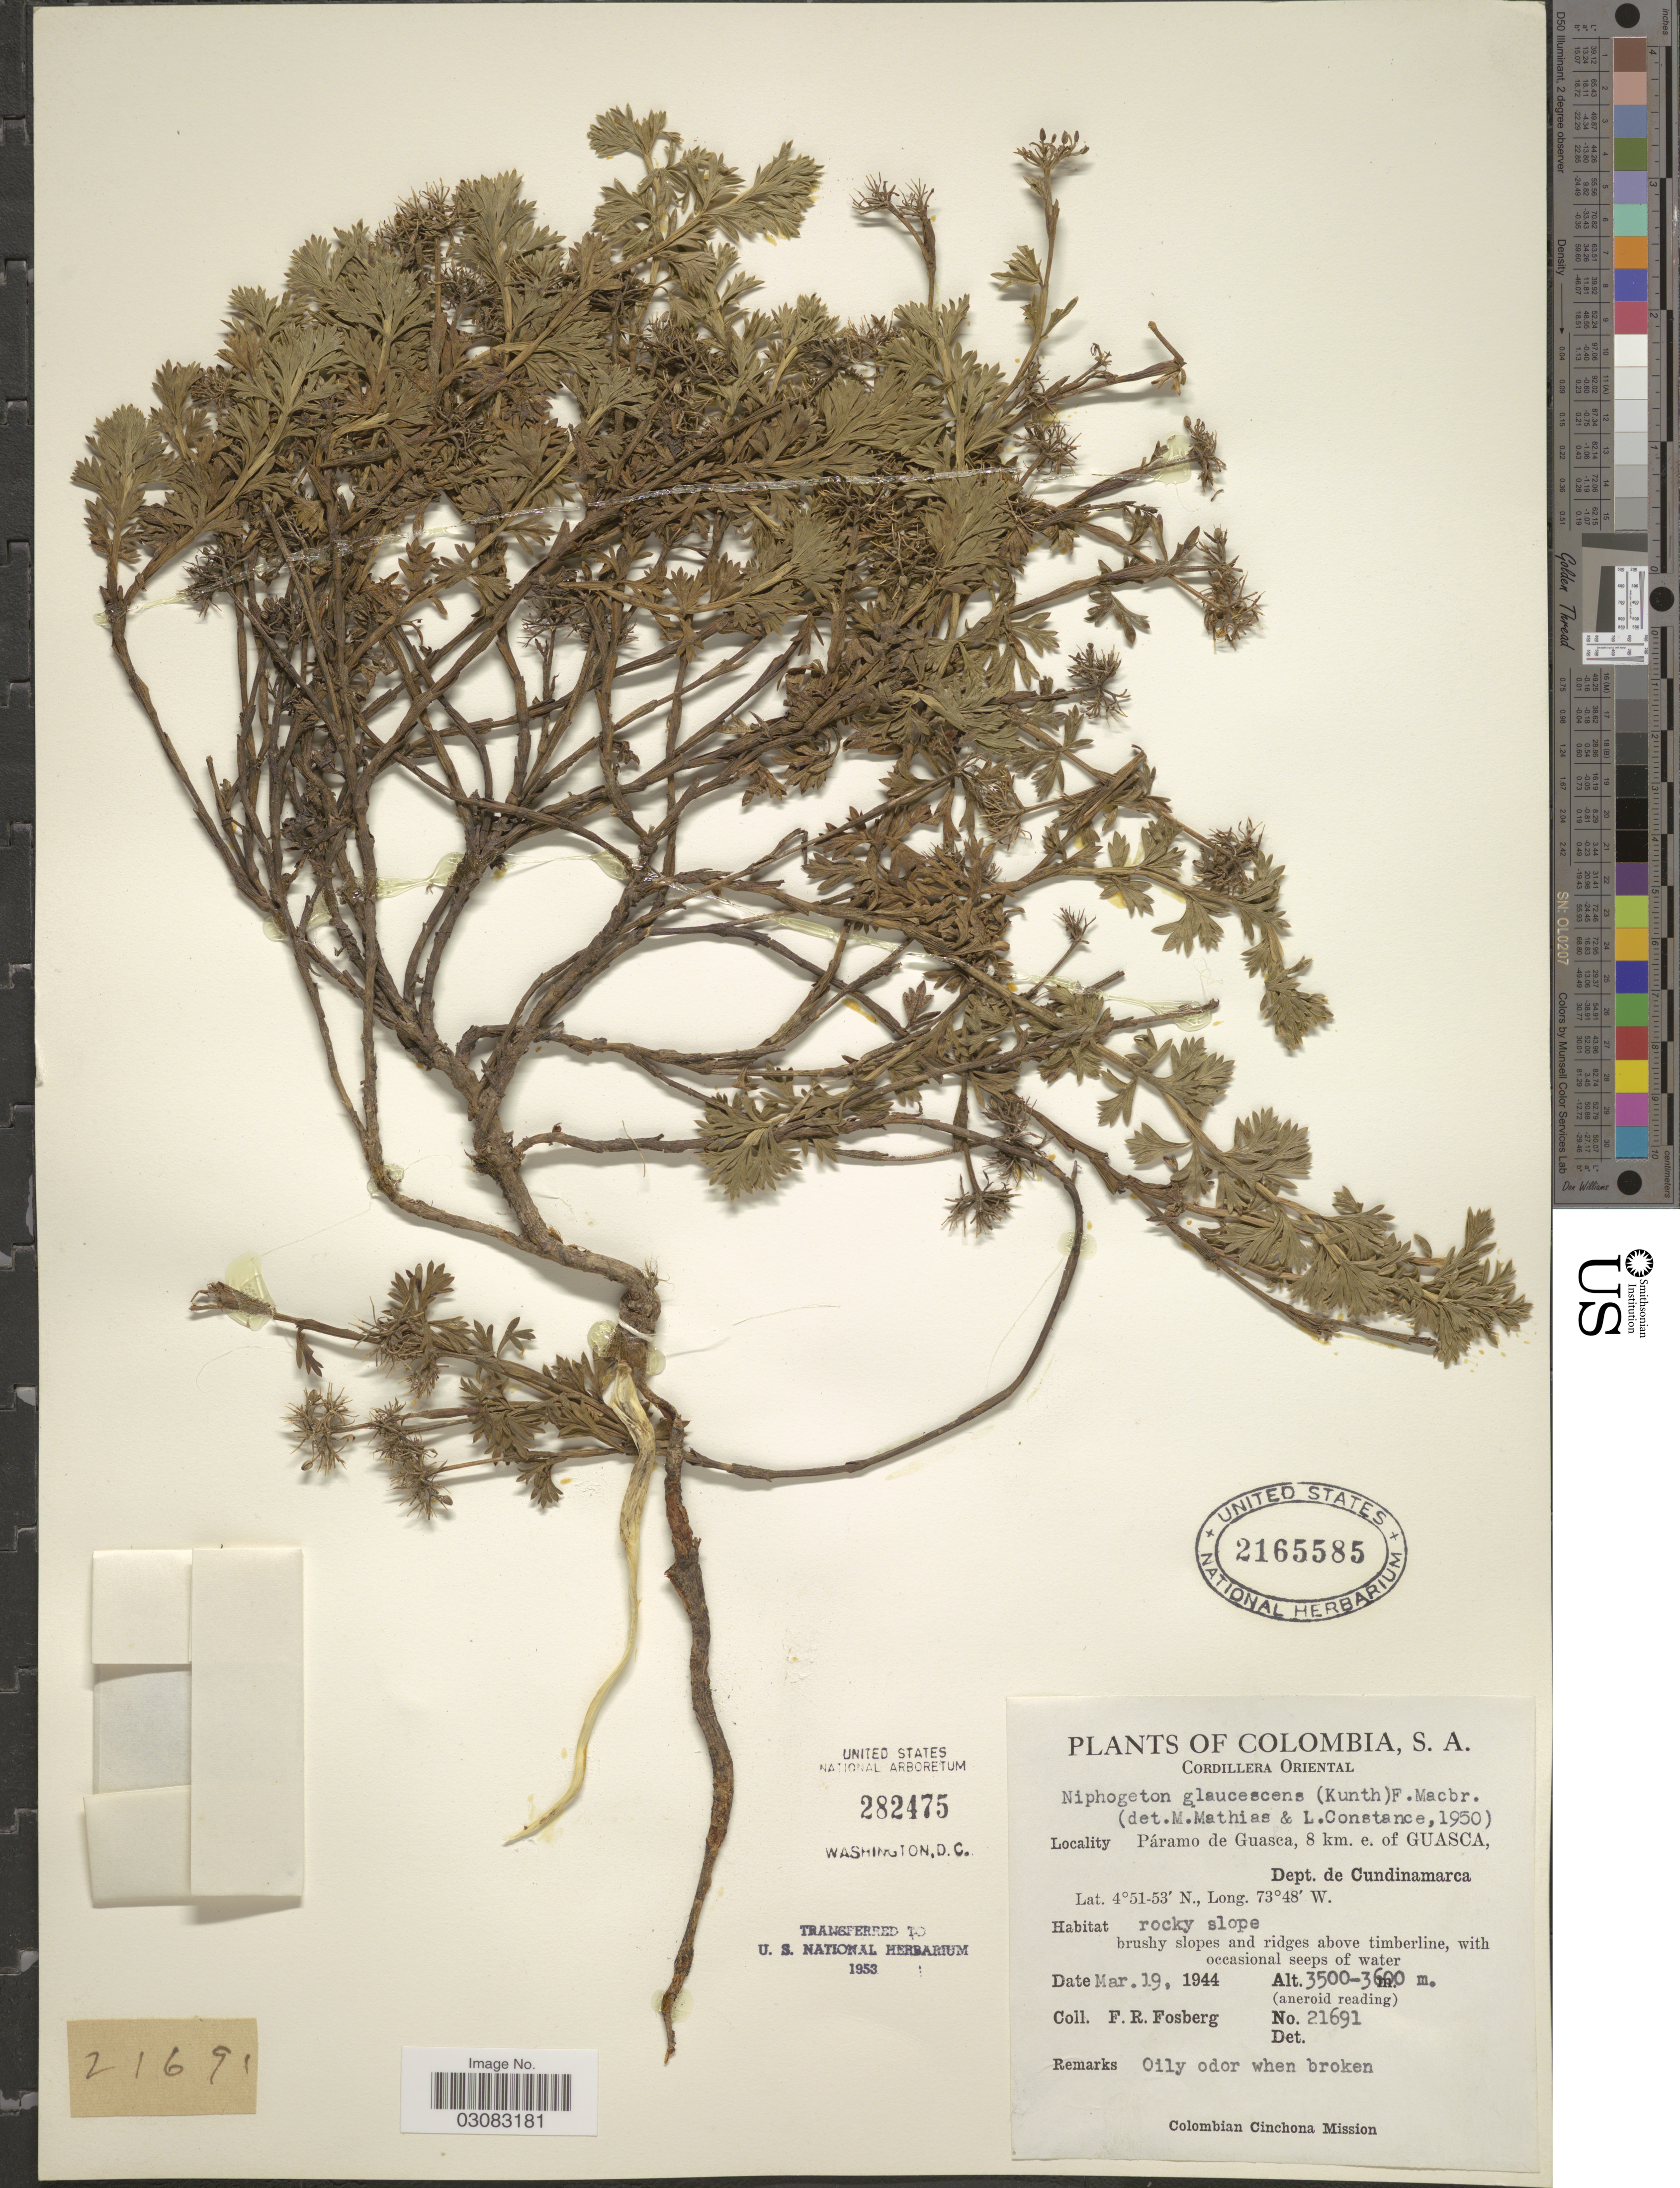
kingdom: Plantae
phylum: Tracheophyta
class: Magnoliopsida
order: Apiales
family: Apiaceae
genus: Niphogeton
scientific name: Niphogeton glaucescens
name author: (Kunth) J.F. Macbr.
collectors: F. R. Fosberg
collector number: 21691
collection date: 1944-03-19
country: Colombia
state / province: Cundinamarca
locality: Cordillera Oriental. Páramo de Guasca, 8 km. e. of Guasca, Dept. de Cundinamarca.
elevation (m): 3500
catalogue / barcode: US 2165585